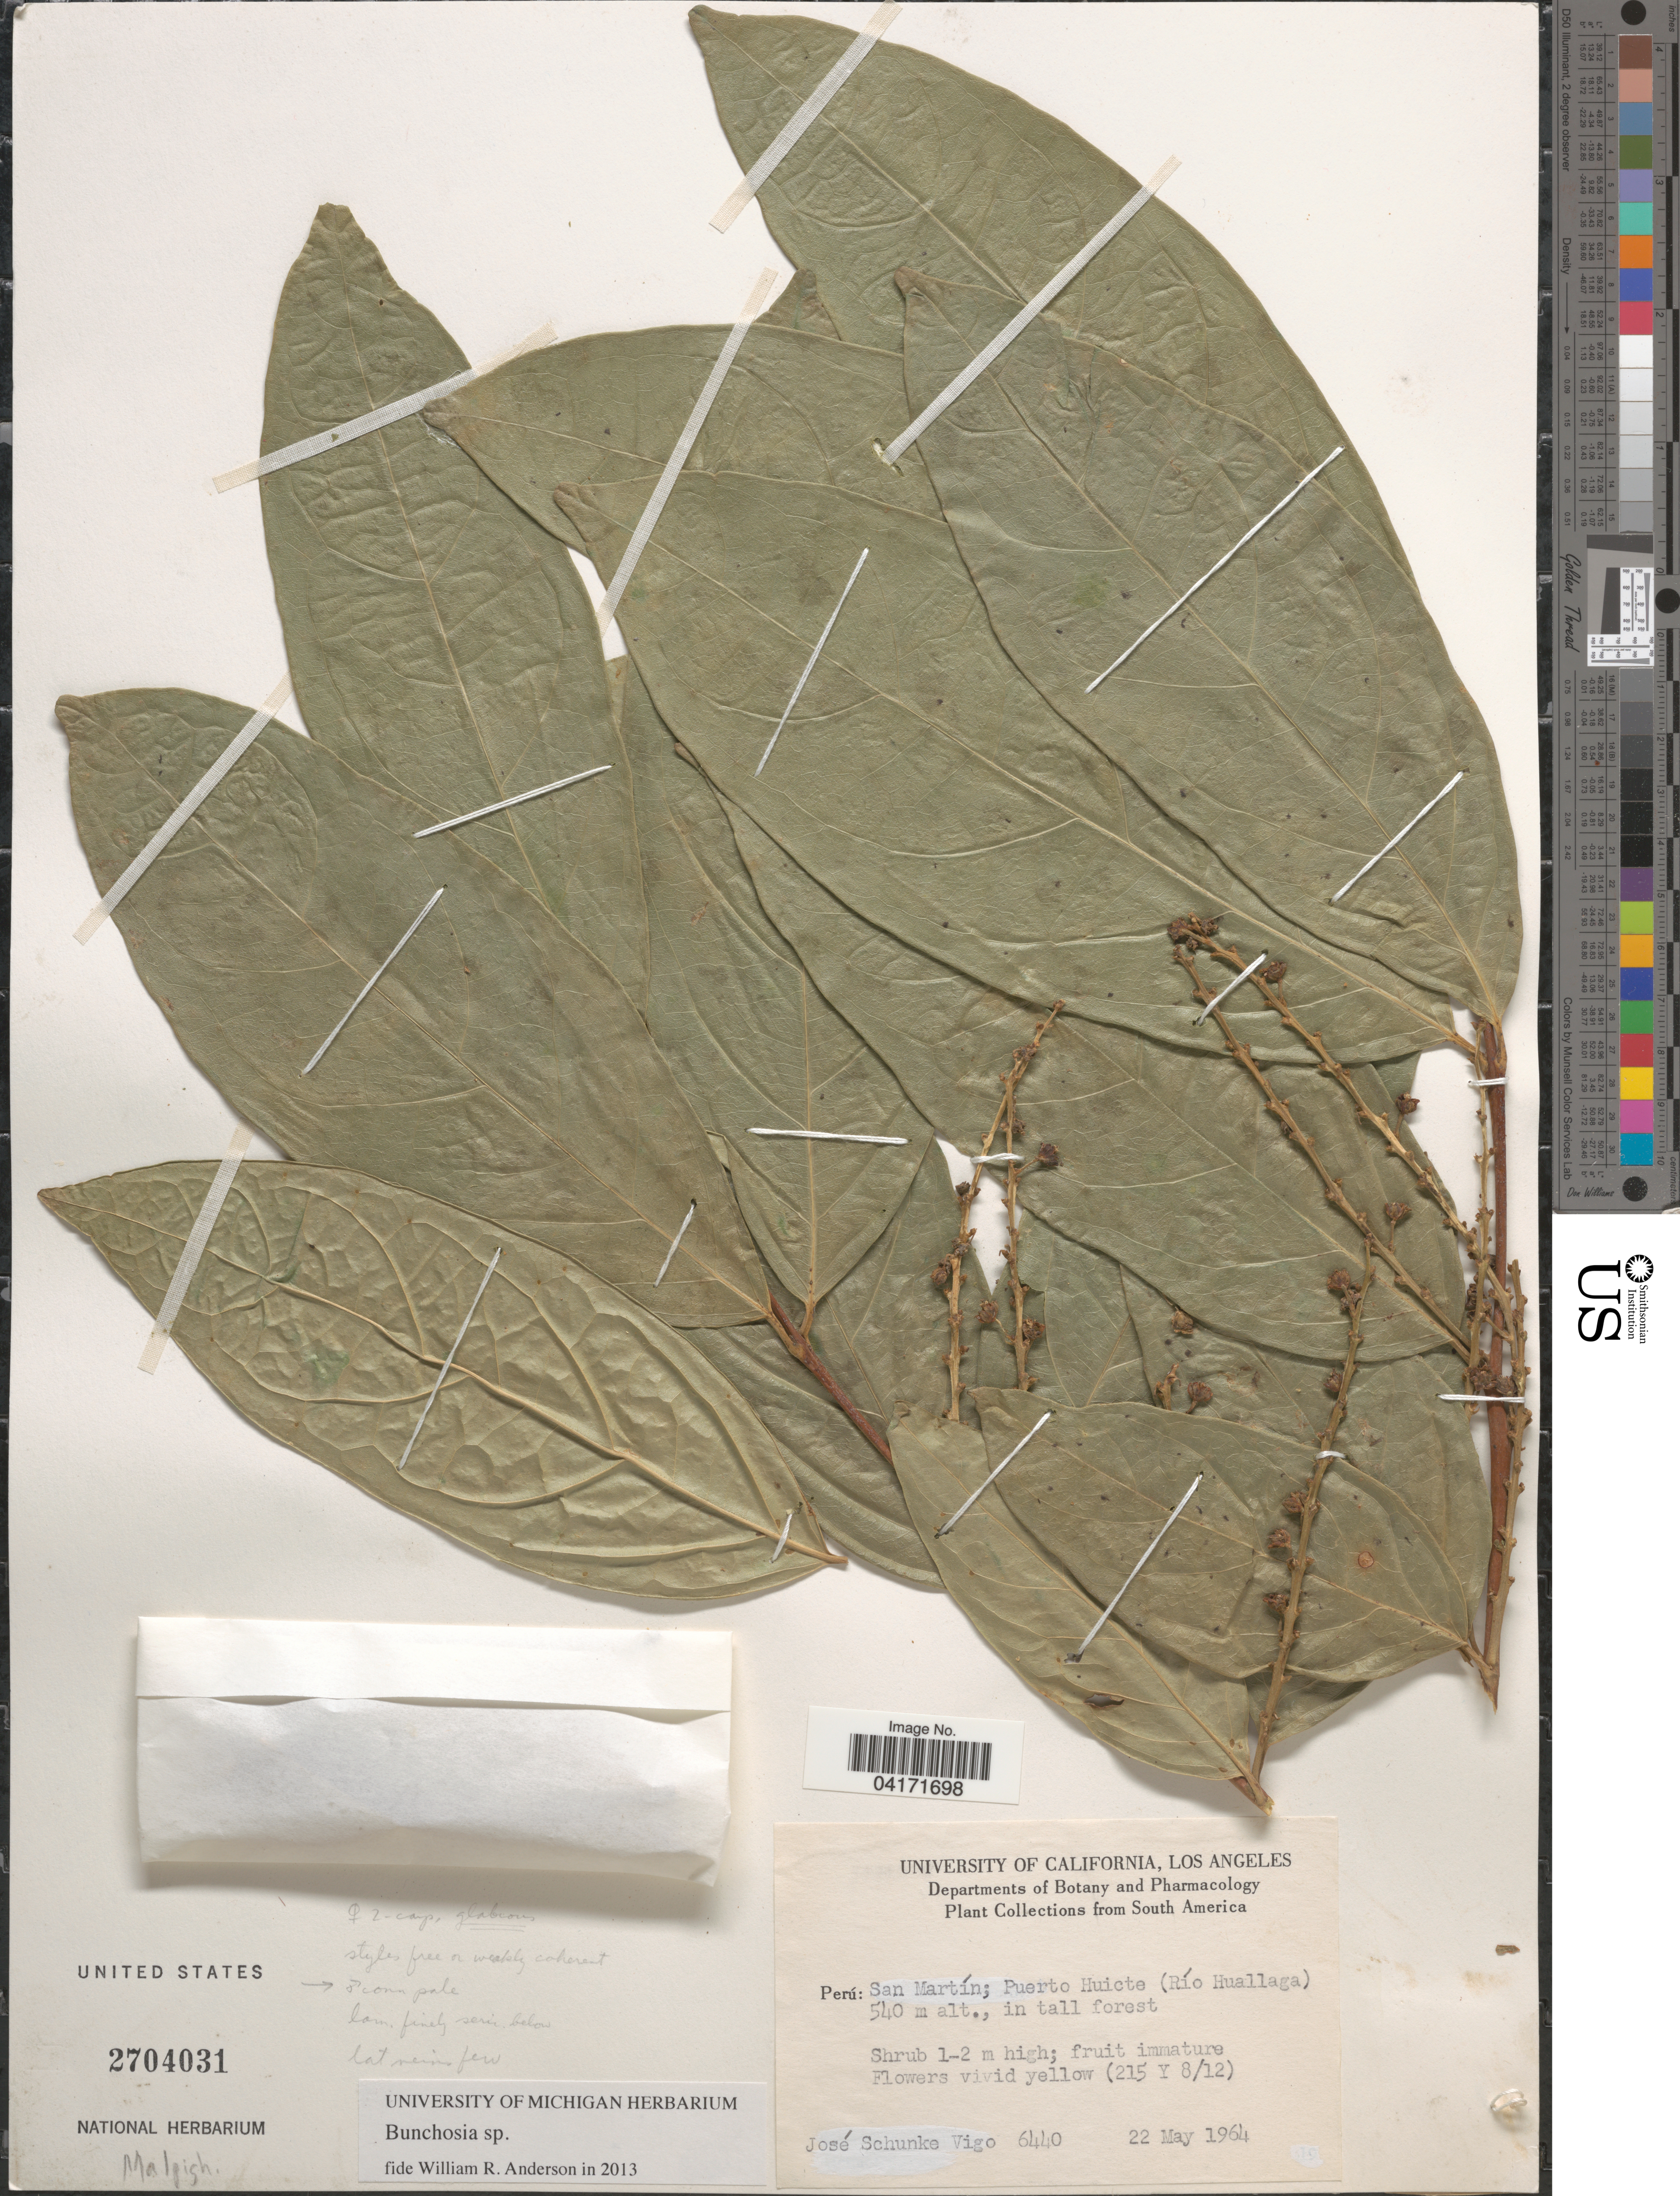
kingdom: Plantae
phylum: Tracheophyta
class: Magnoliopsida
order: Malpighiales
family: Malpighiaceae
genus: Bunchosia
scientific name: Bunchosia sp.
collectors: J. Schunke Vigo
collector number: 6440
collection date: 1964-05-22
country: Peru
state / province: San Martin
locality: Puerto Huicte (Río Huallaga).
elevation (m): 540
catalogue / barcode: US 2704031